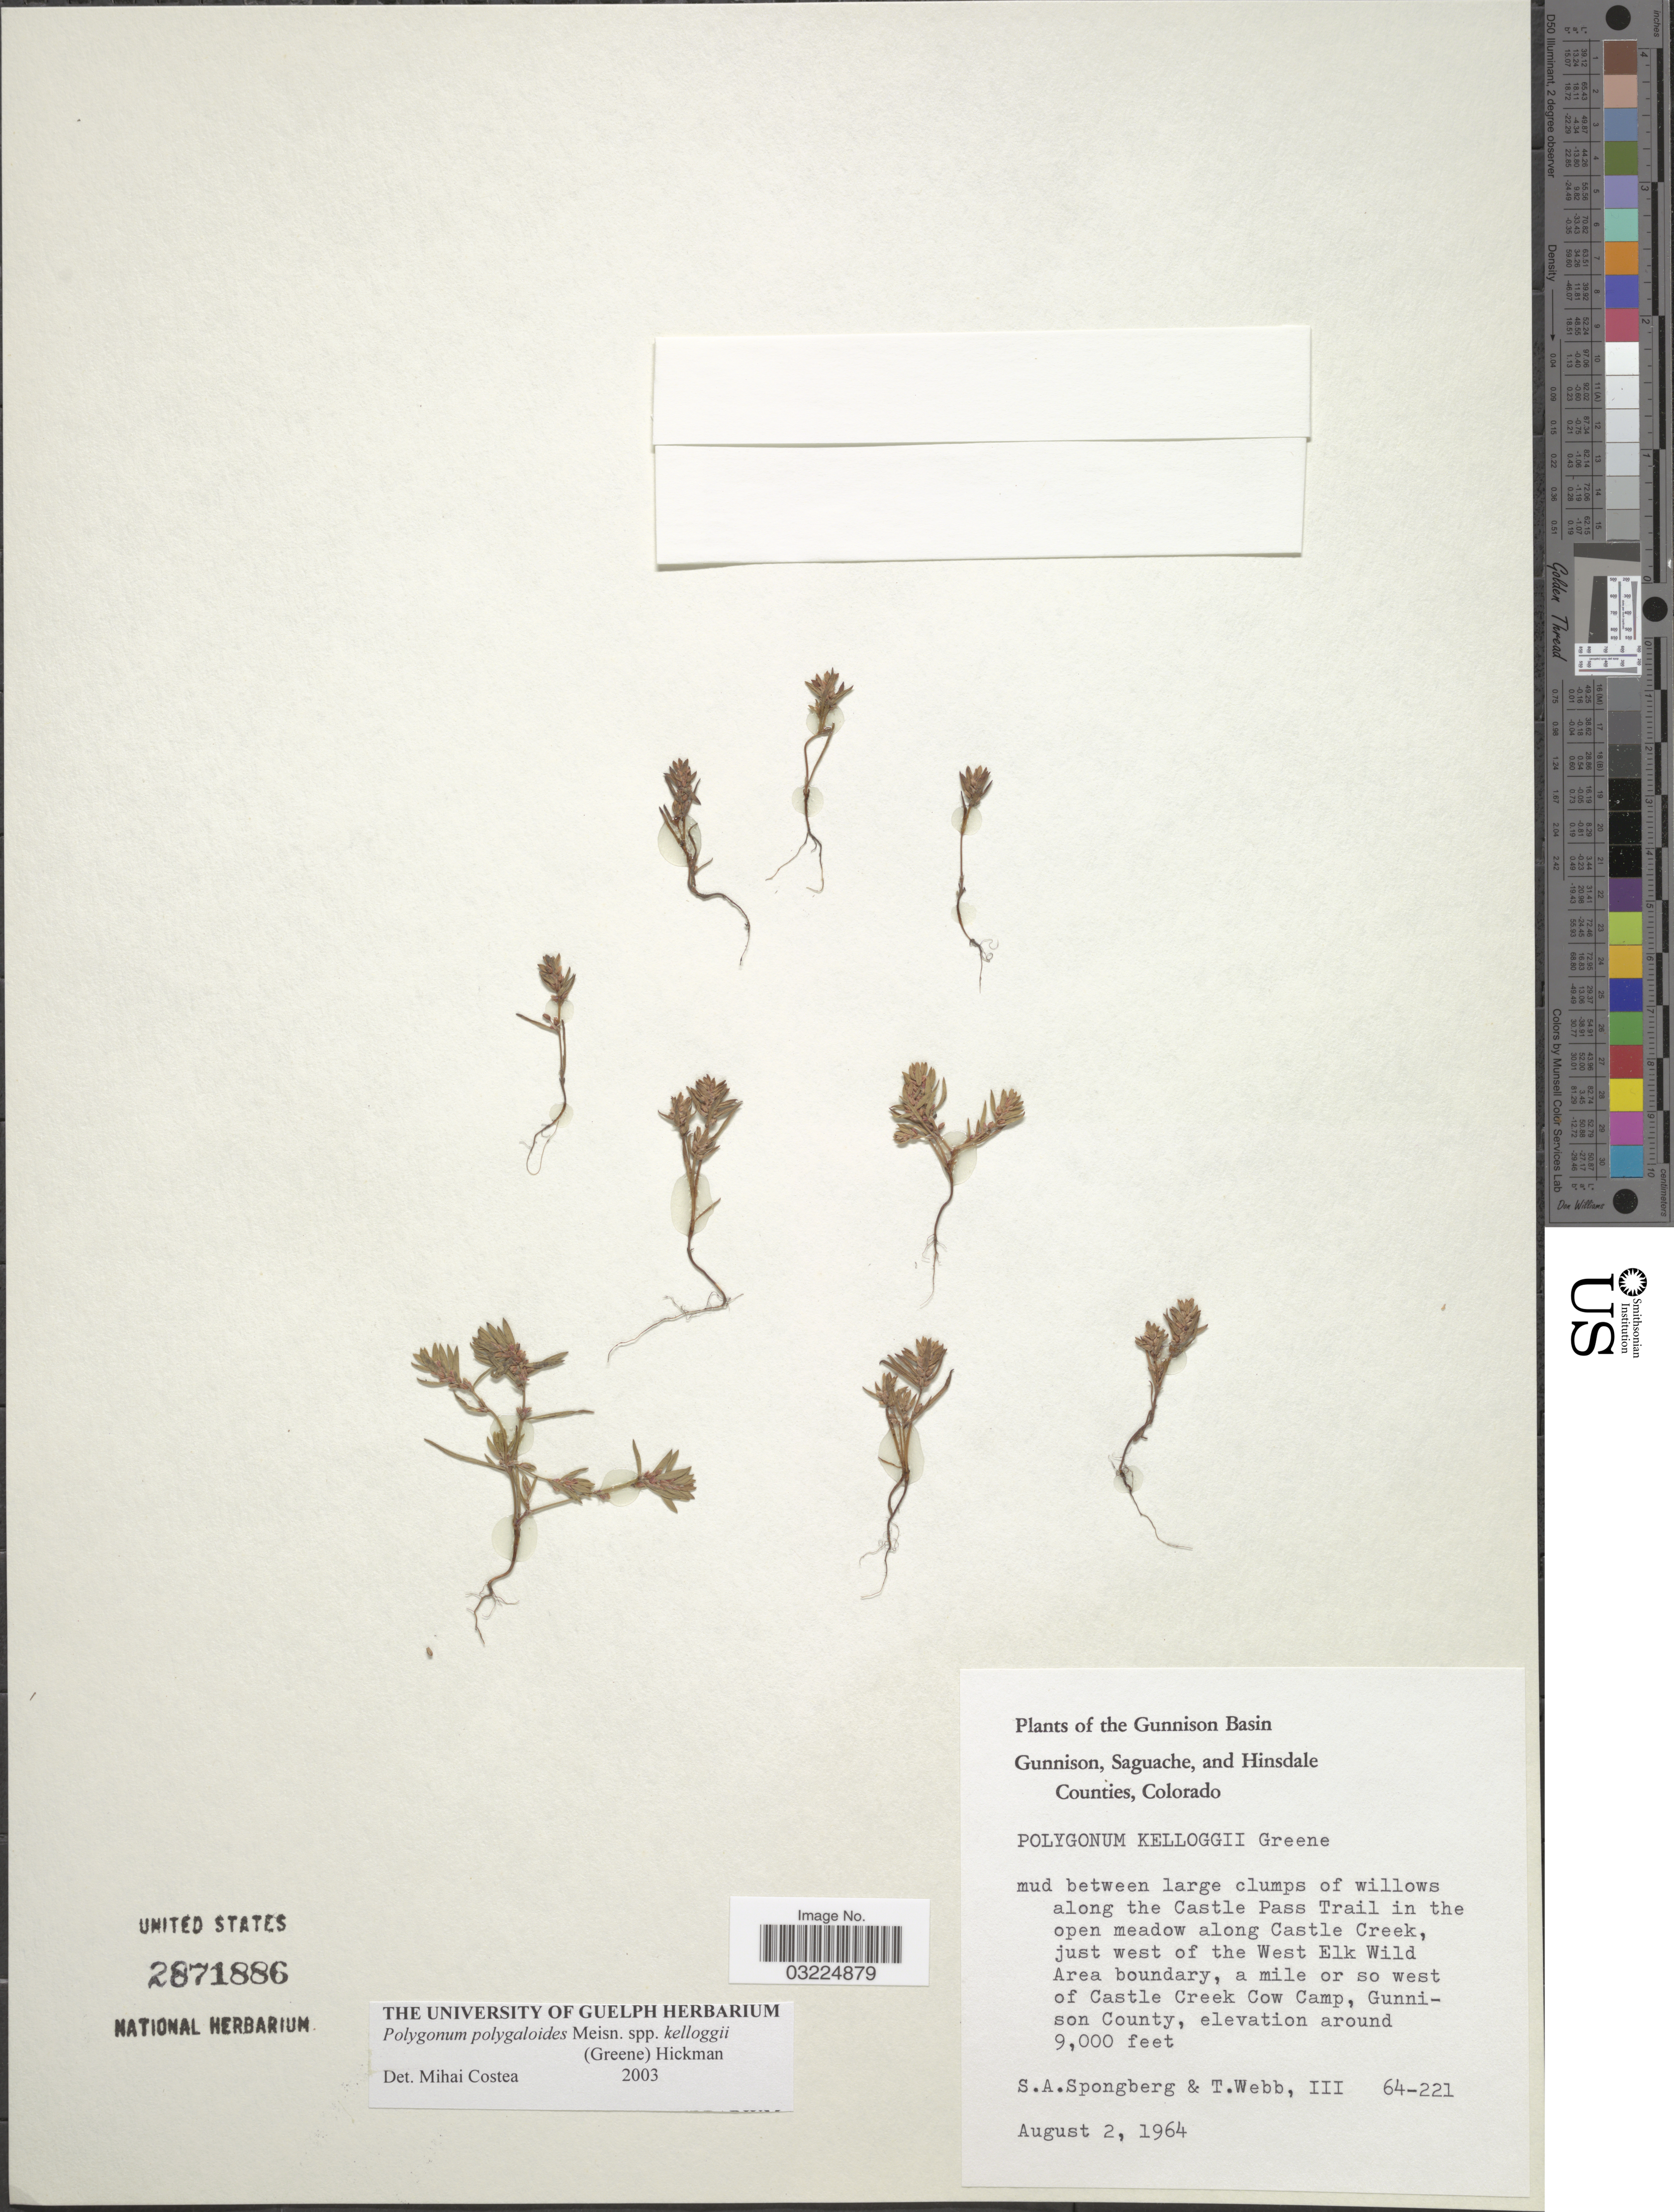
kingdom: Plantae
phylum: Tracheophyta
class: Magnoliopsida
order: Caryophyllales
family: Polygonaceae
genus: Polygonum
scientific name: Polygonum polygaloides subsp. kelloggii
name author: (Greene) Hickman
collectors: S. A.Spongberg & T. Webb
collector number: III/64-221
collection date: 1964-08-02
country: United States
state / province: Colorado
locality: Gunnison Basin. Along the Castle Pass Trail in the open meadow along Castle Creek, just west of the West Elk Wild Area boundary, a mile or so west of Castle Creek Cow Camp, Gunnison County.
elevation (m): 2743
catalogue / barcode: US 2871886